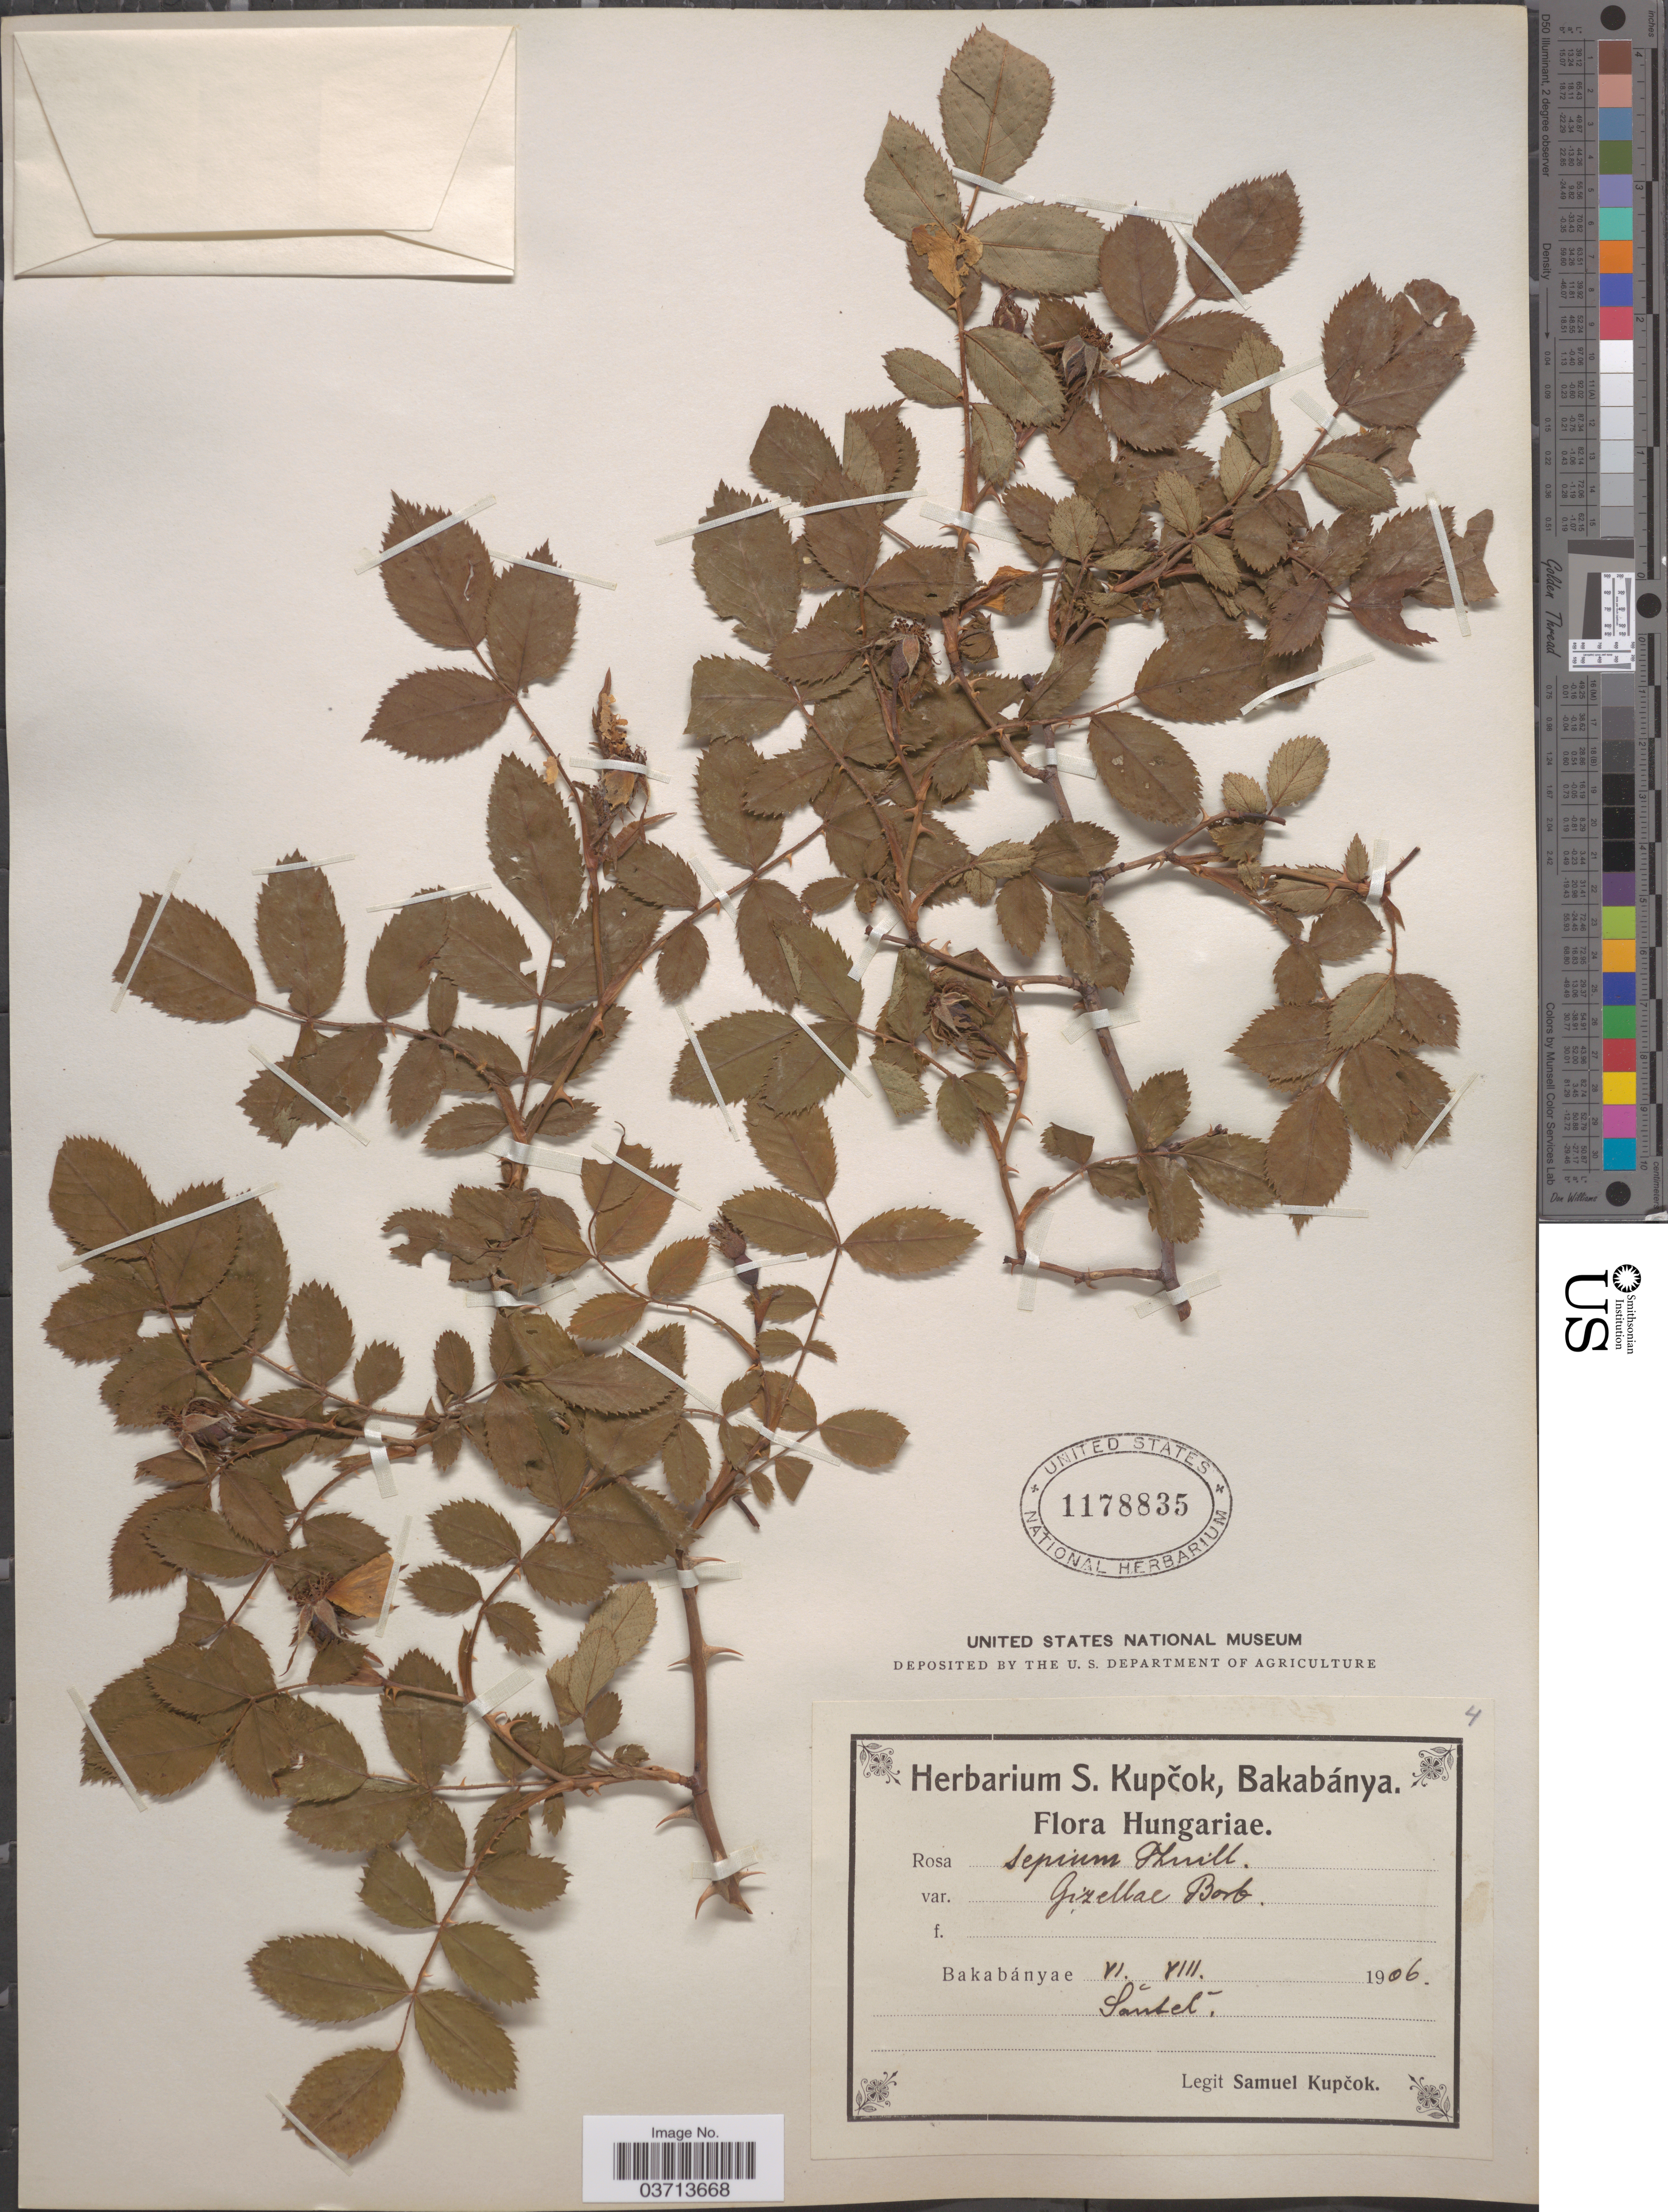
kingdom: Plantae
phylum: Tracheophyta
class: Magnoliopsida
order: Rosales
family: Rosaceae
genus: Rosa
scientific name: Rosa sepium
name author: Thuill.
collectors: S. Kupcok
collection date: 1906-06/1906-08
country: Hungary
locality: Bakabányae. Santet [interpreted].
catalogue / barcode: US 1178835